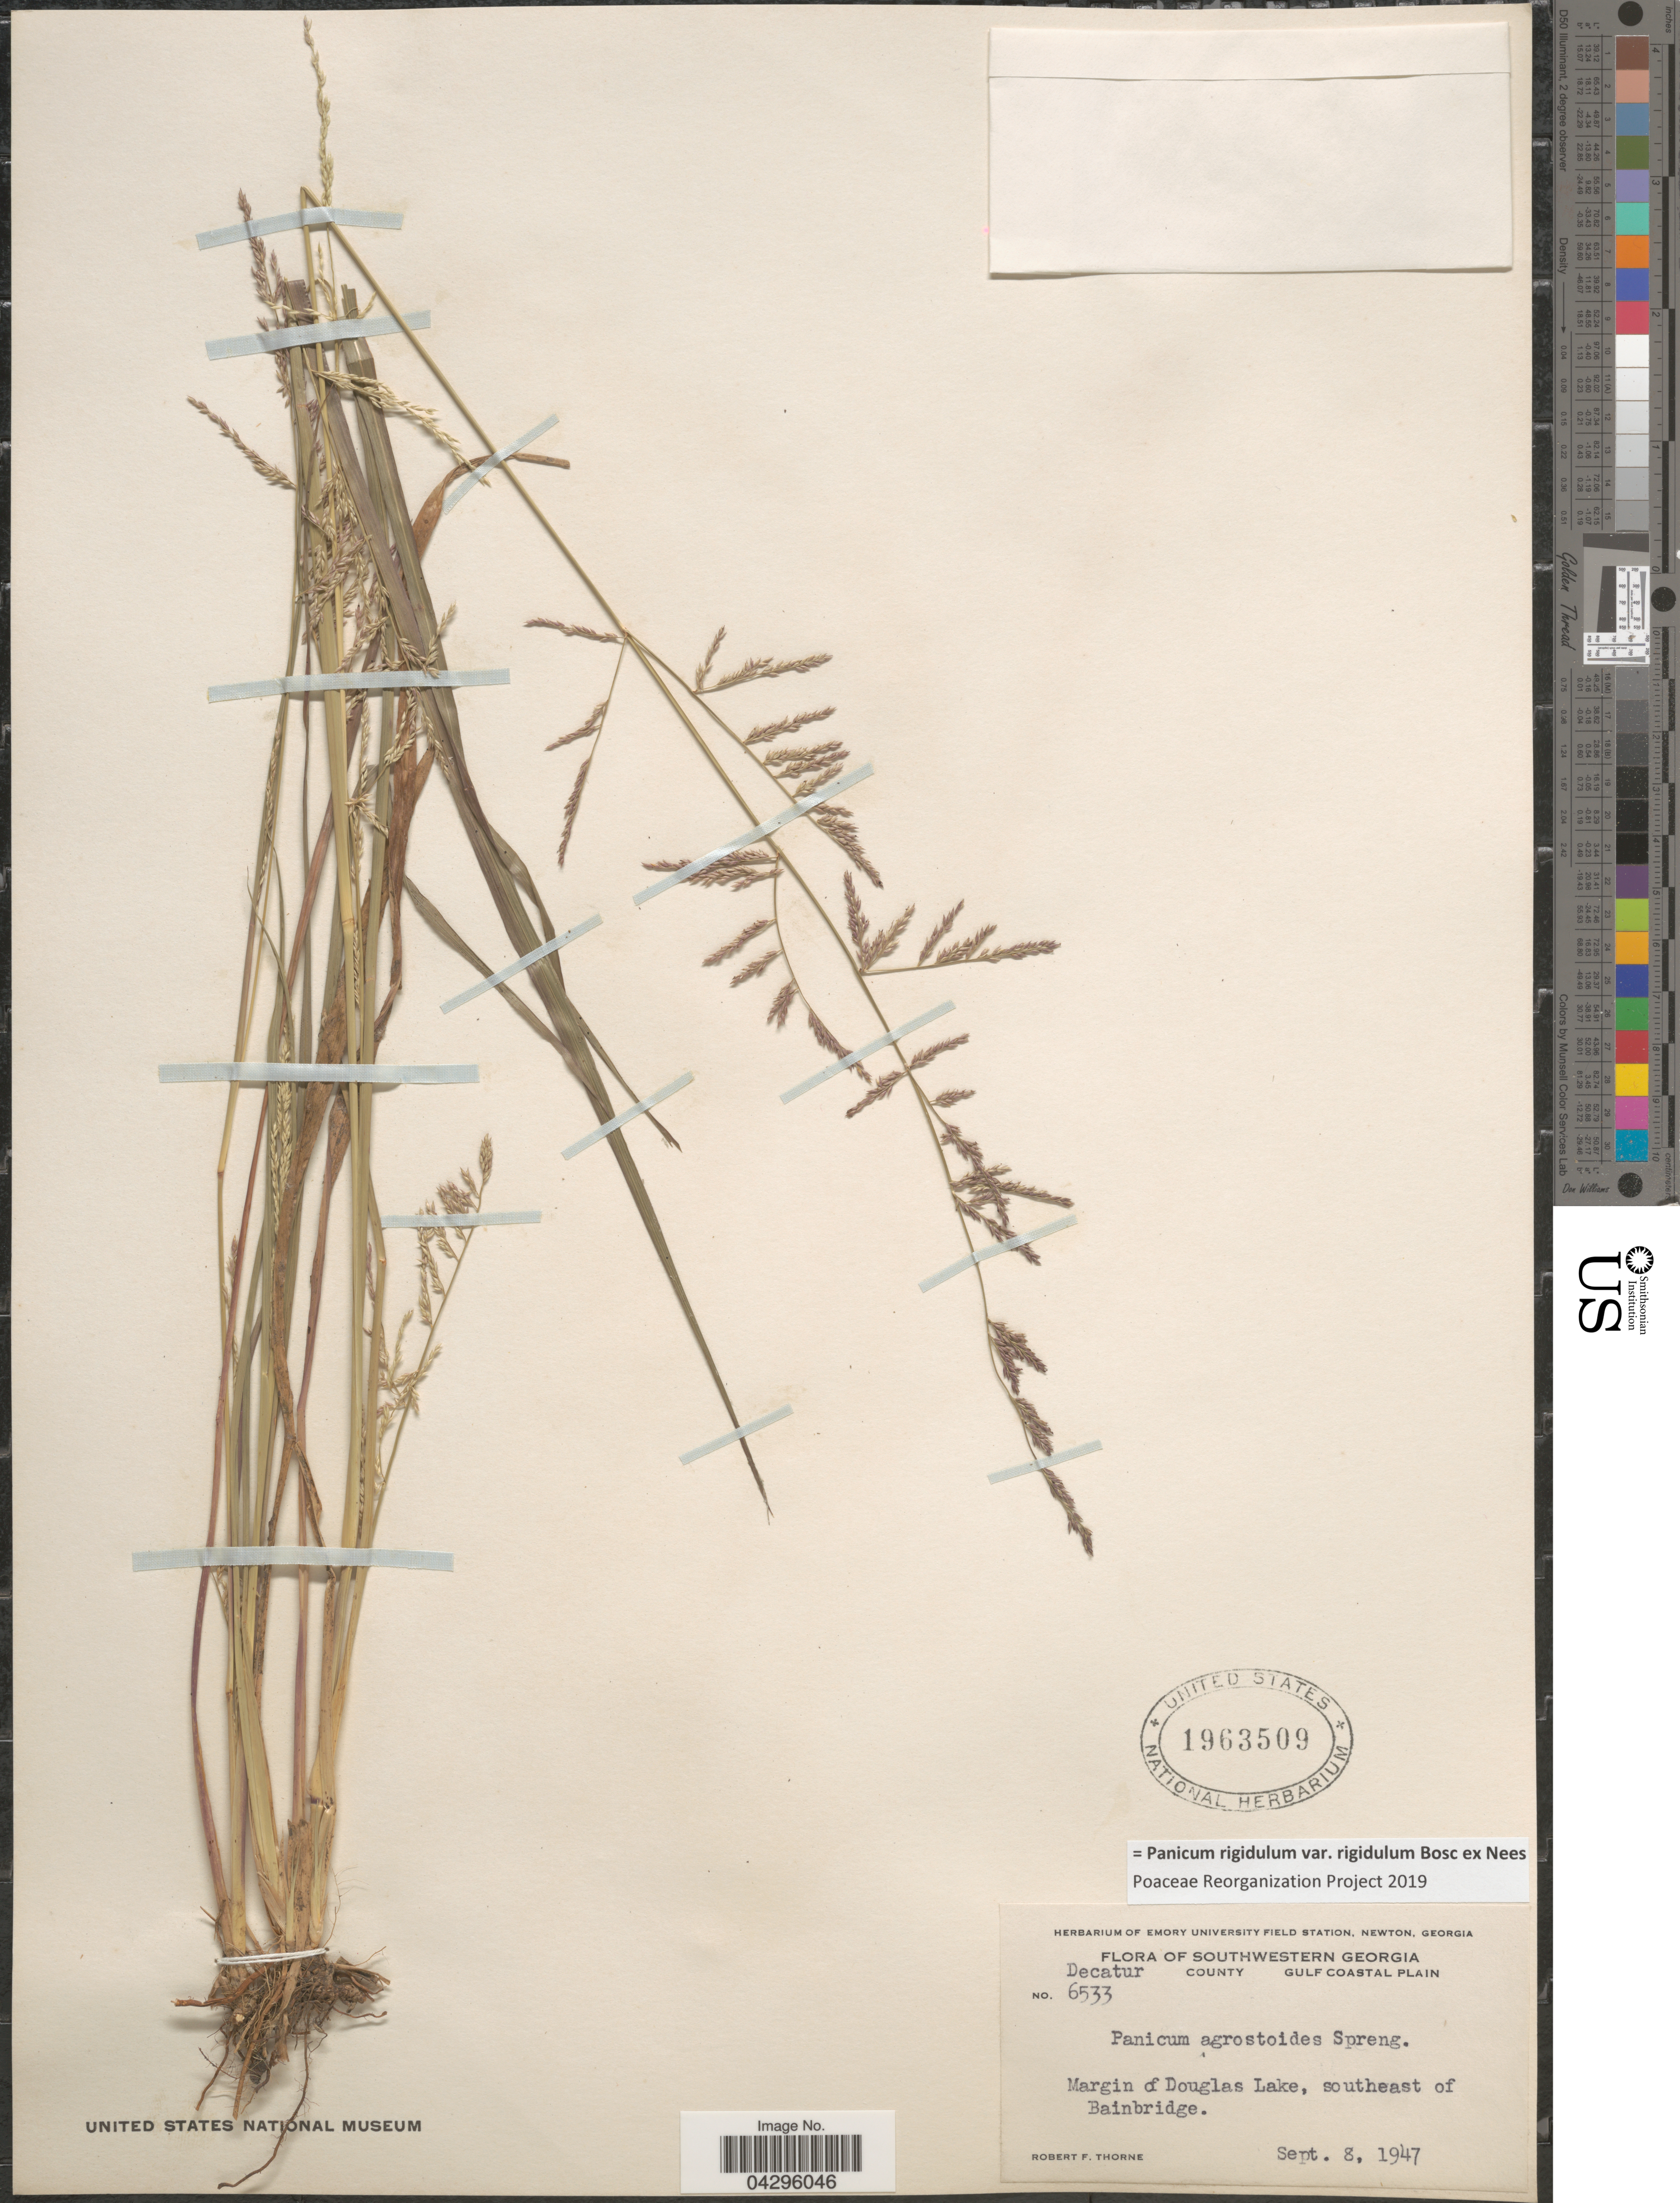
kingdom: Plantae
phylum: Tracheophyta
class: Liliopsida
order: Poales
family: Poaceae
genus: Panicum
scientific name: Panicum rigidulum var. rigidulum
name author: Bosc ex Nees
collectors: R. F. Thorne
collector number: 6533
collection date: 1947-09-08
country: United States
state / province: Georgia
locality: Southwestern Georgia. Decatur County Gulf Coastal Plain. Margin of Douglas Lake, southeast of Bainbridge.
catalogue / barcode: US 1963509